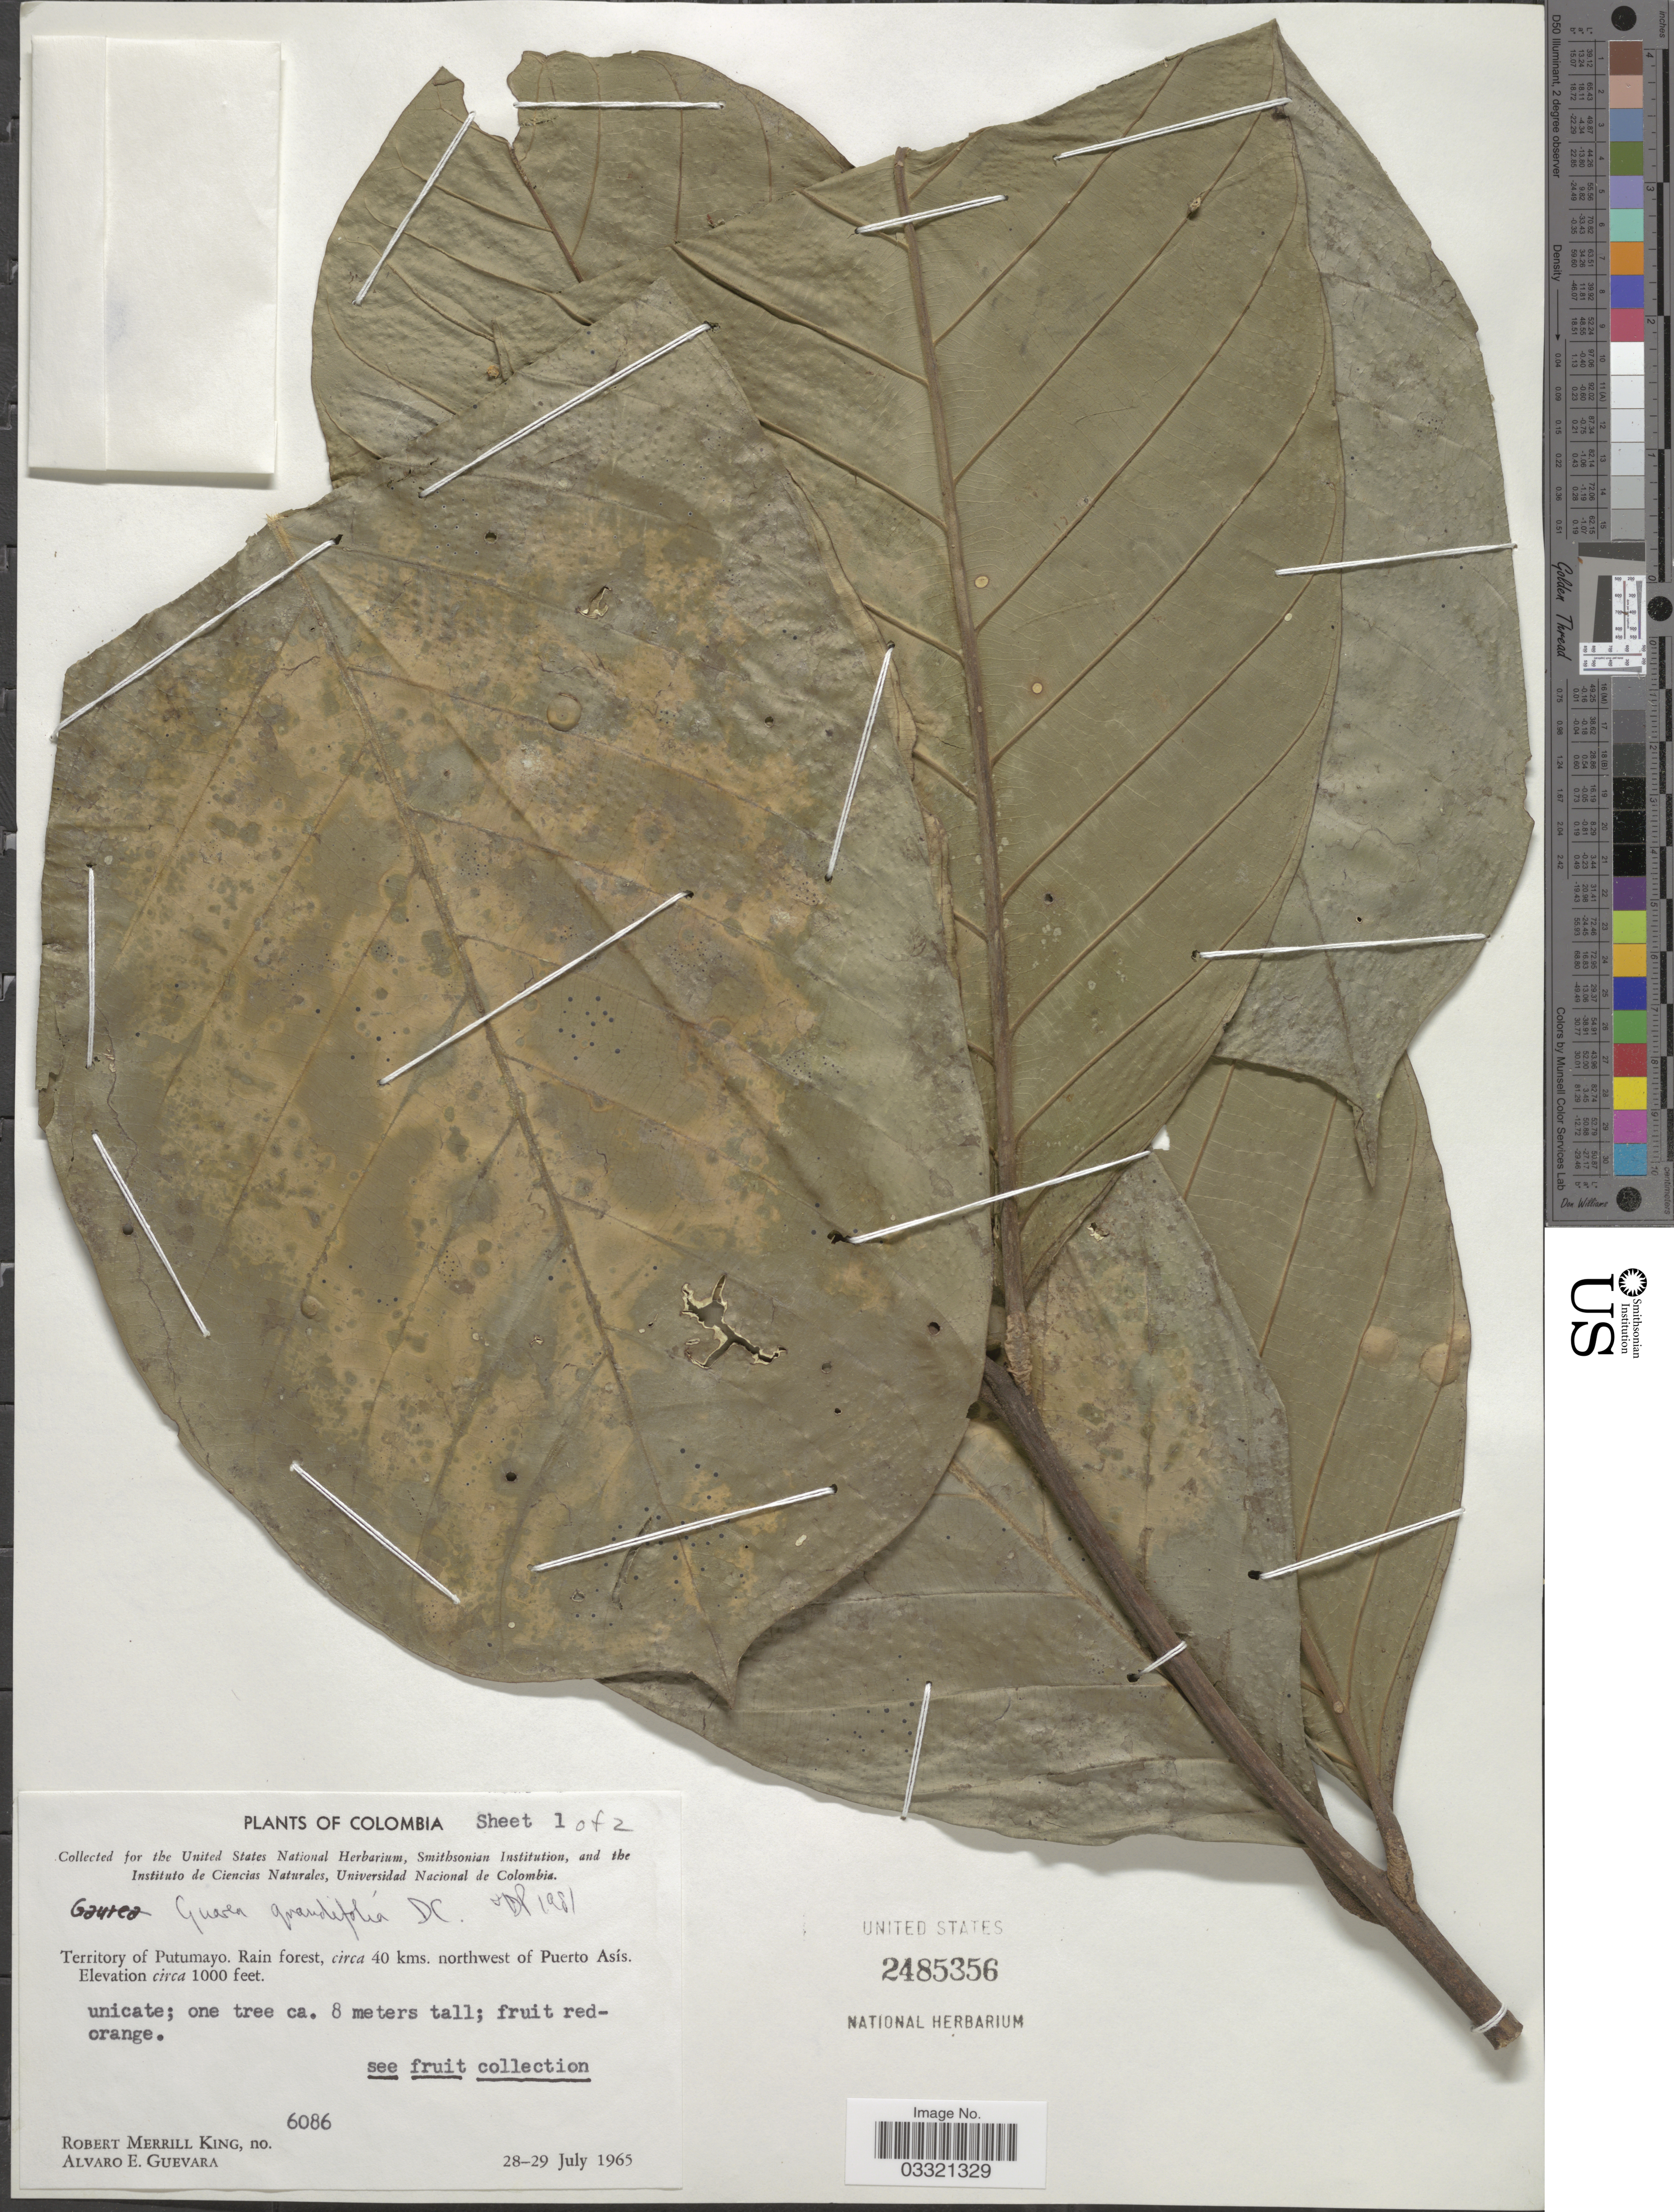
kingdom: Plantae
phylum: Tracheophyta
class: Magnoliopsida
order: Sapindales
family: Meliaceae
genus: Guarea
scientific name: Guarea grandifolia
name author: DC.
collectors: R. M. King & A. E. Guevara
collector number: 6086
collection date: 1965-07-28/1965-07-29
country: Colombia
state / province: Putumayo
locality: Territory of Putumayo. Rain forest, circa 40 kms. northwest of Puerto Asís.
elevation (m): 305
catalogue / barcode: US 2485356